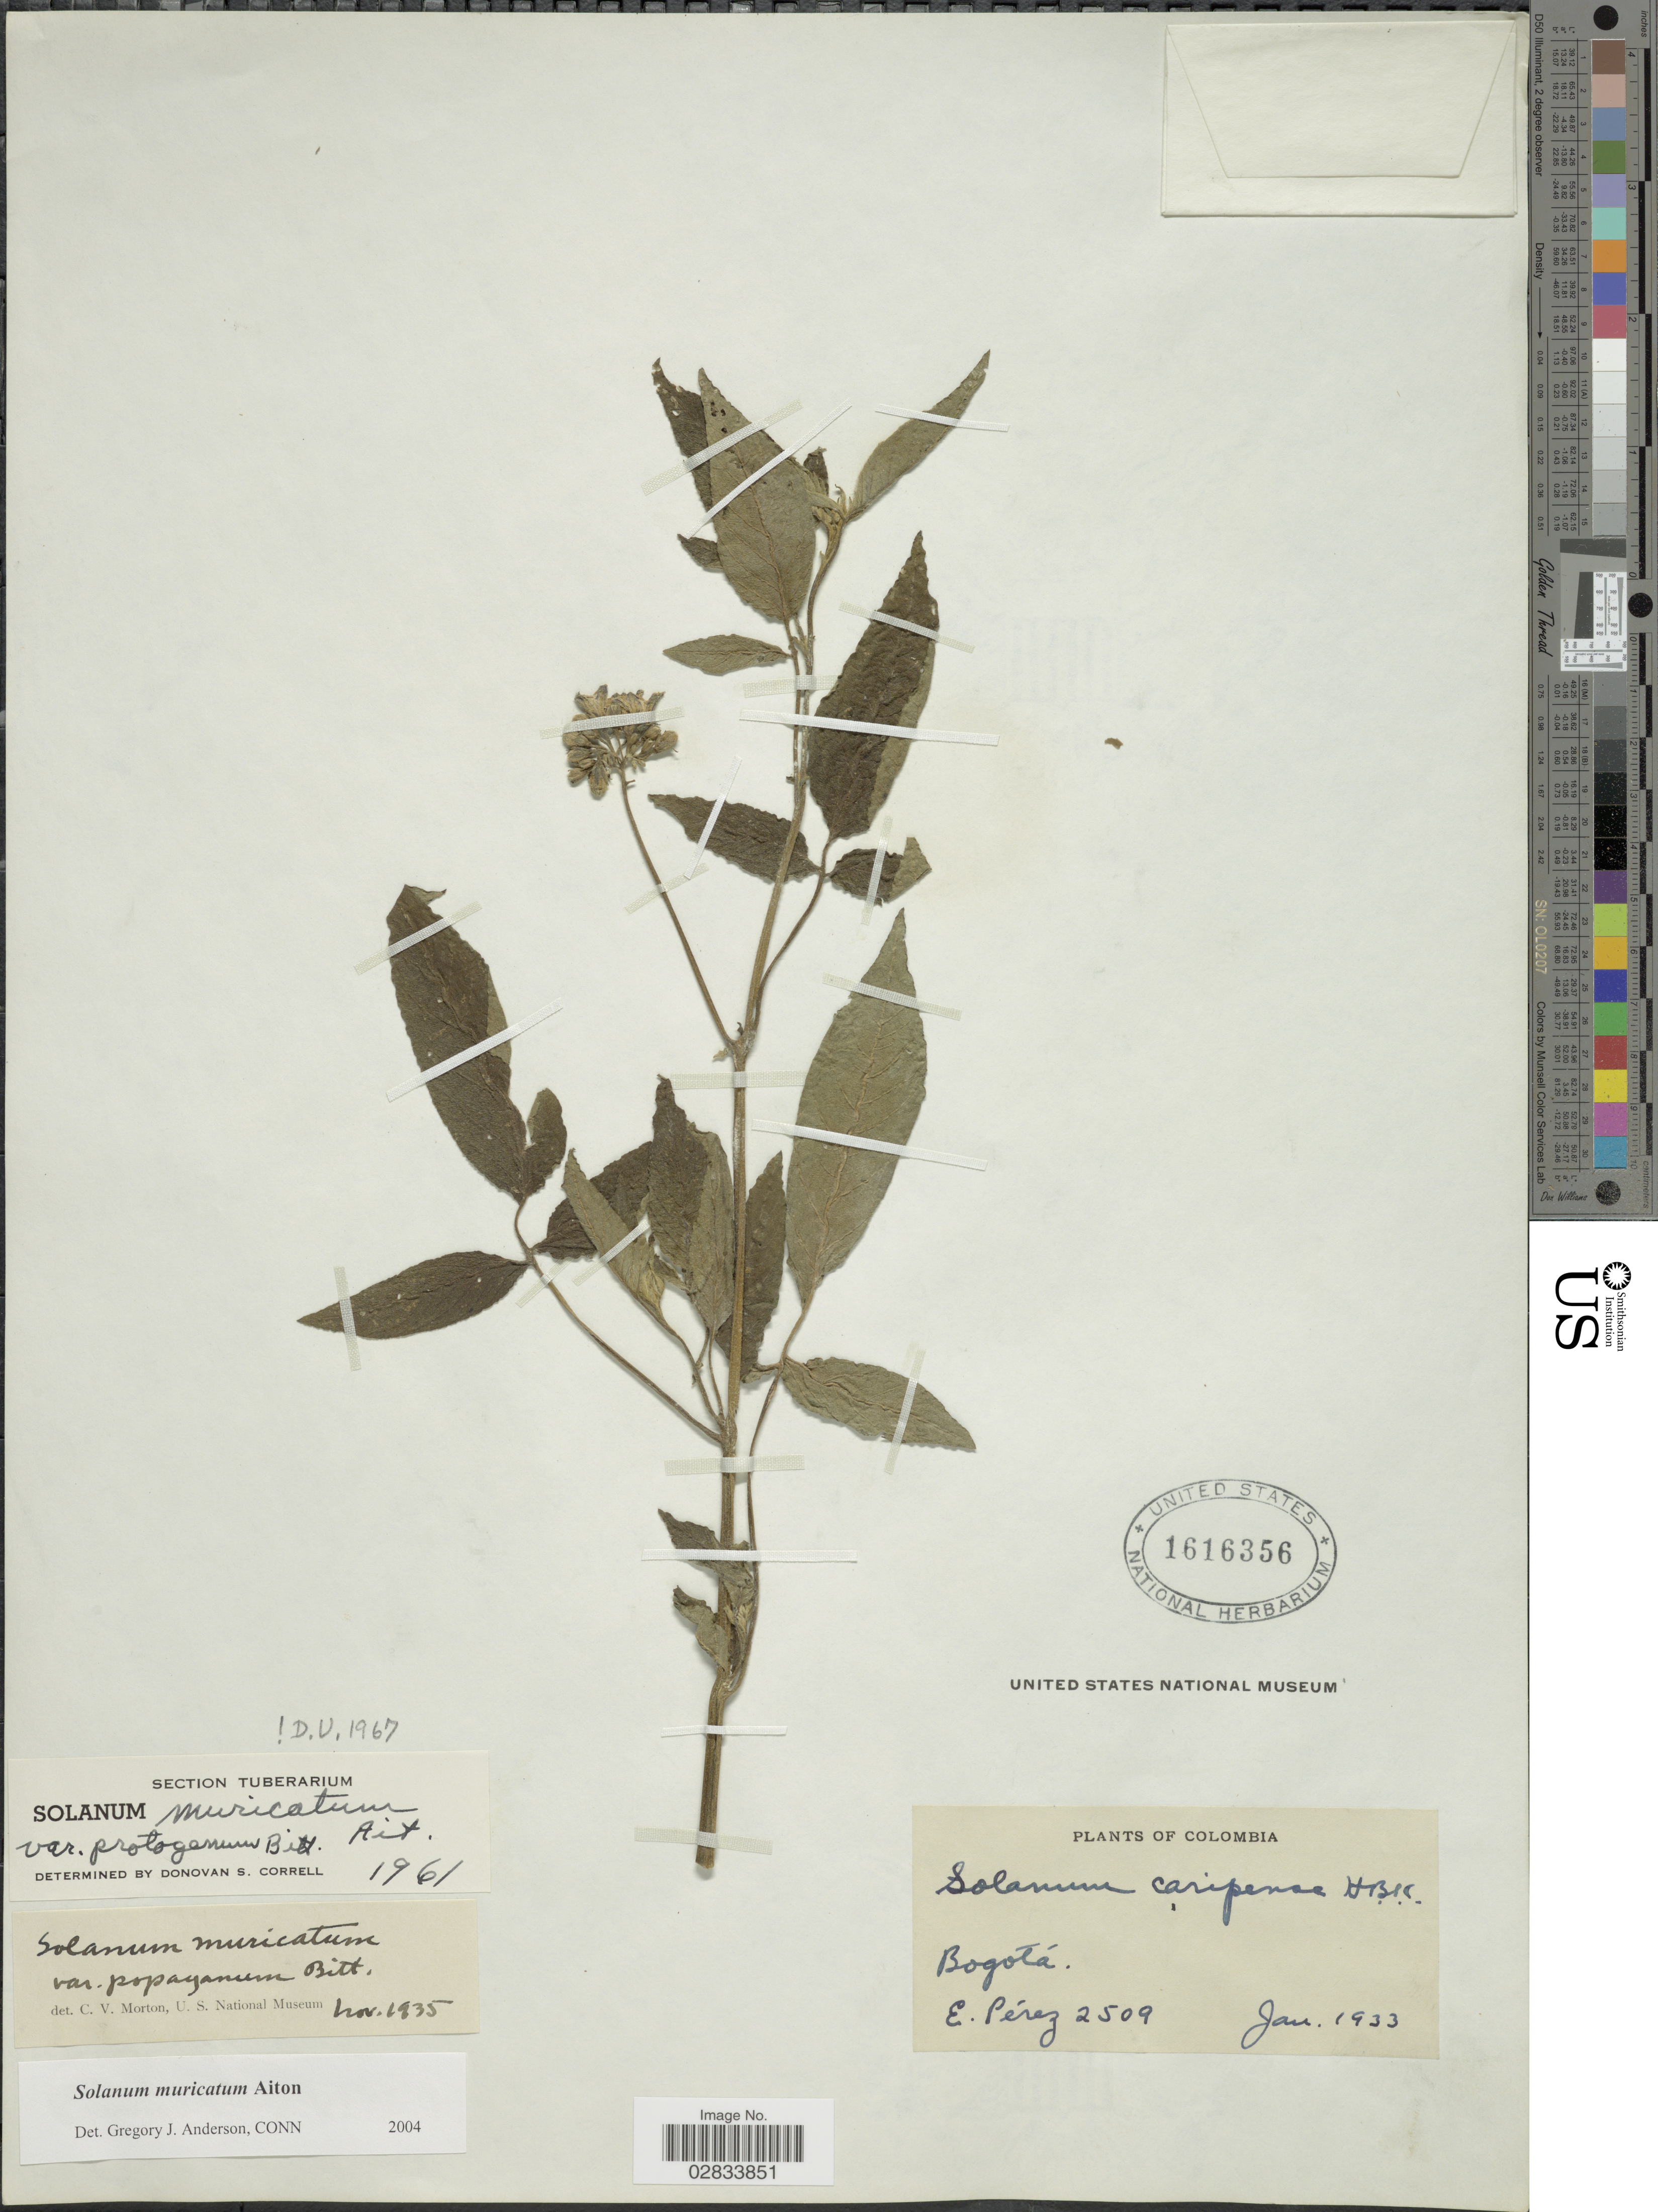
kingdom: Plantae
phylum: Tracheophyta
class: Magnoliopsida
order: Solanales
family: Solanaceae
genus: Solanum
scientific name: Solanum muricatum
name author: Aiton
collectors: E. Pérez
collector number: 2509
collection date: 1933-01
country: Colombia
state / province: Bogota D.C.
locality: Bogotá.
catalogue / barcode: US 1616356